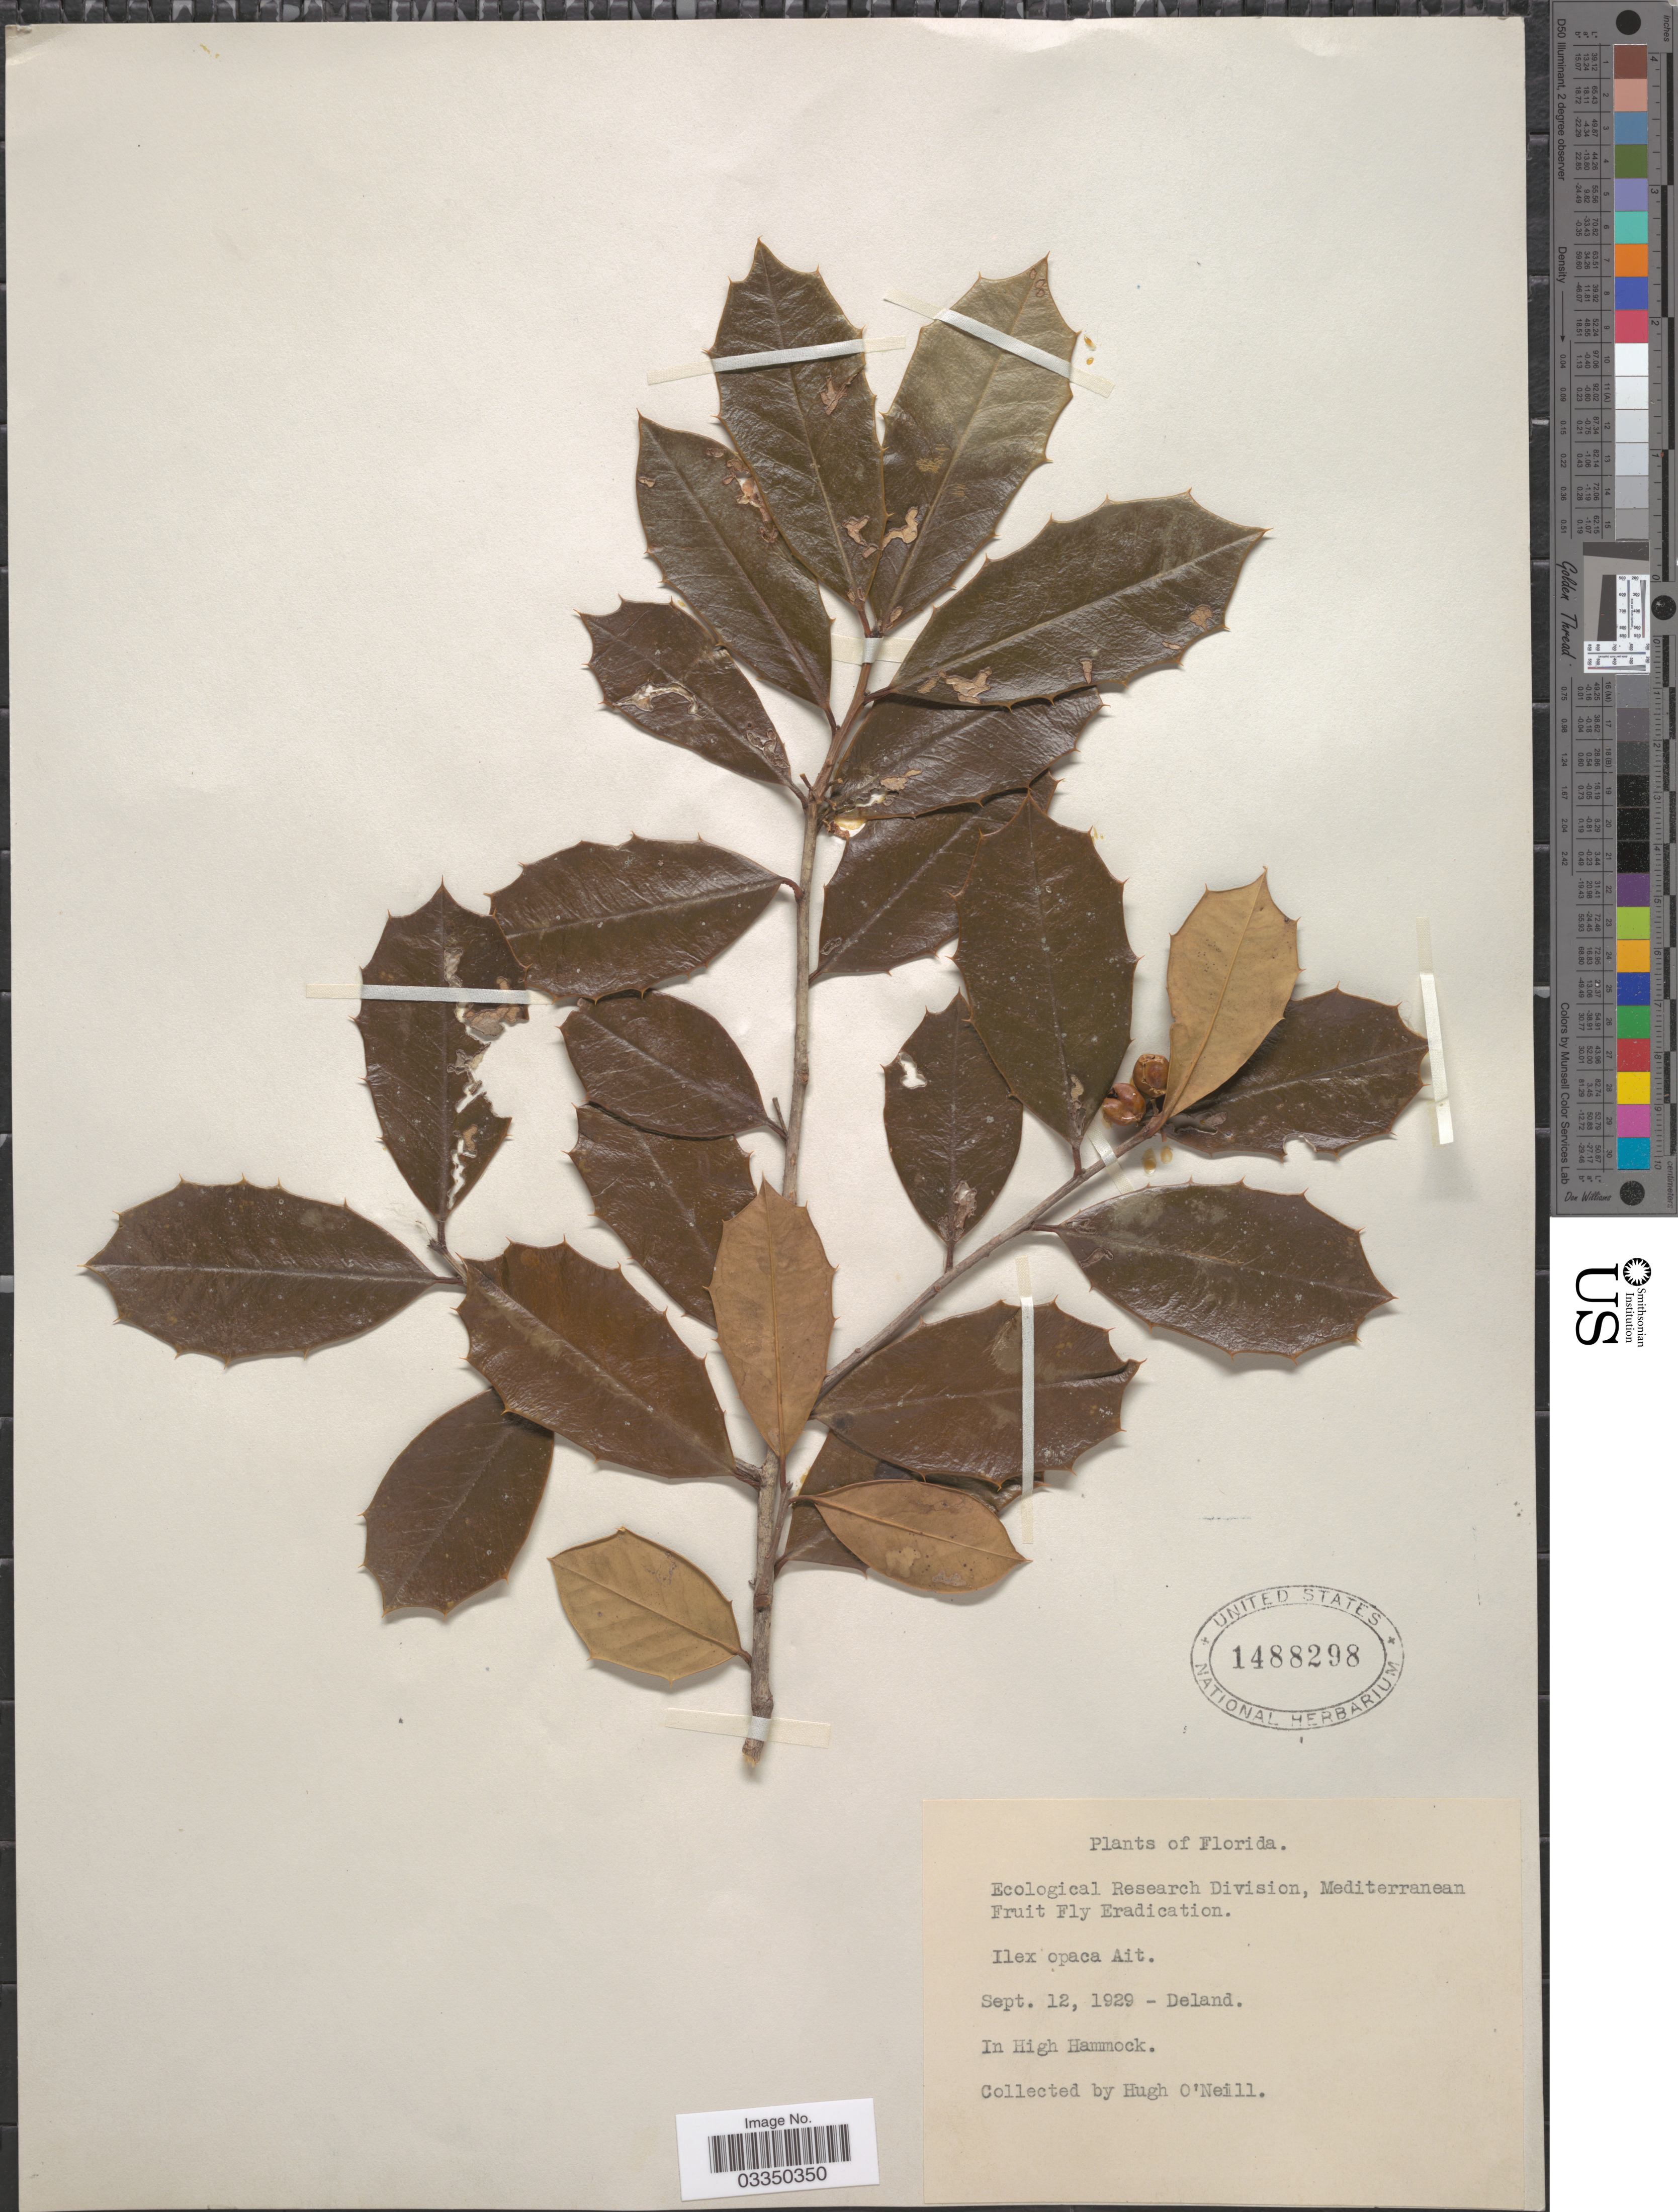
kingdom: Plantae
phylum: Tracheophyta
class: Magnoliopsida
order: Aquifoliales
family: Aquifoliaceae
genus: Ilex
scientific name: Ilex opaca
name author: Aiton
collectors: H. O'Neill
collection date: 1929-09-12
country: United States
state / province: Florida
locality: Deland. In High Hammock.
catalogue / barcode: US 1488298